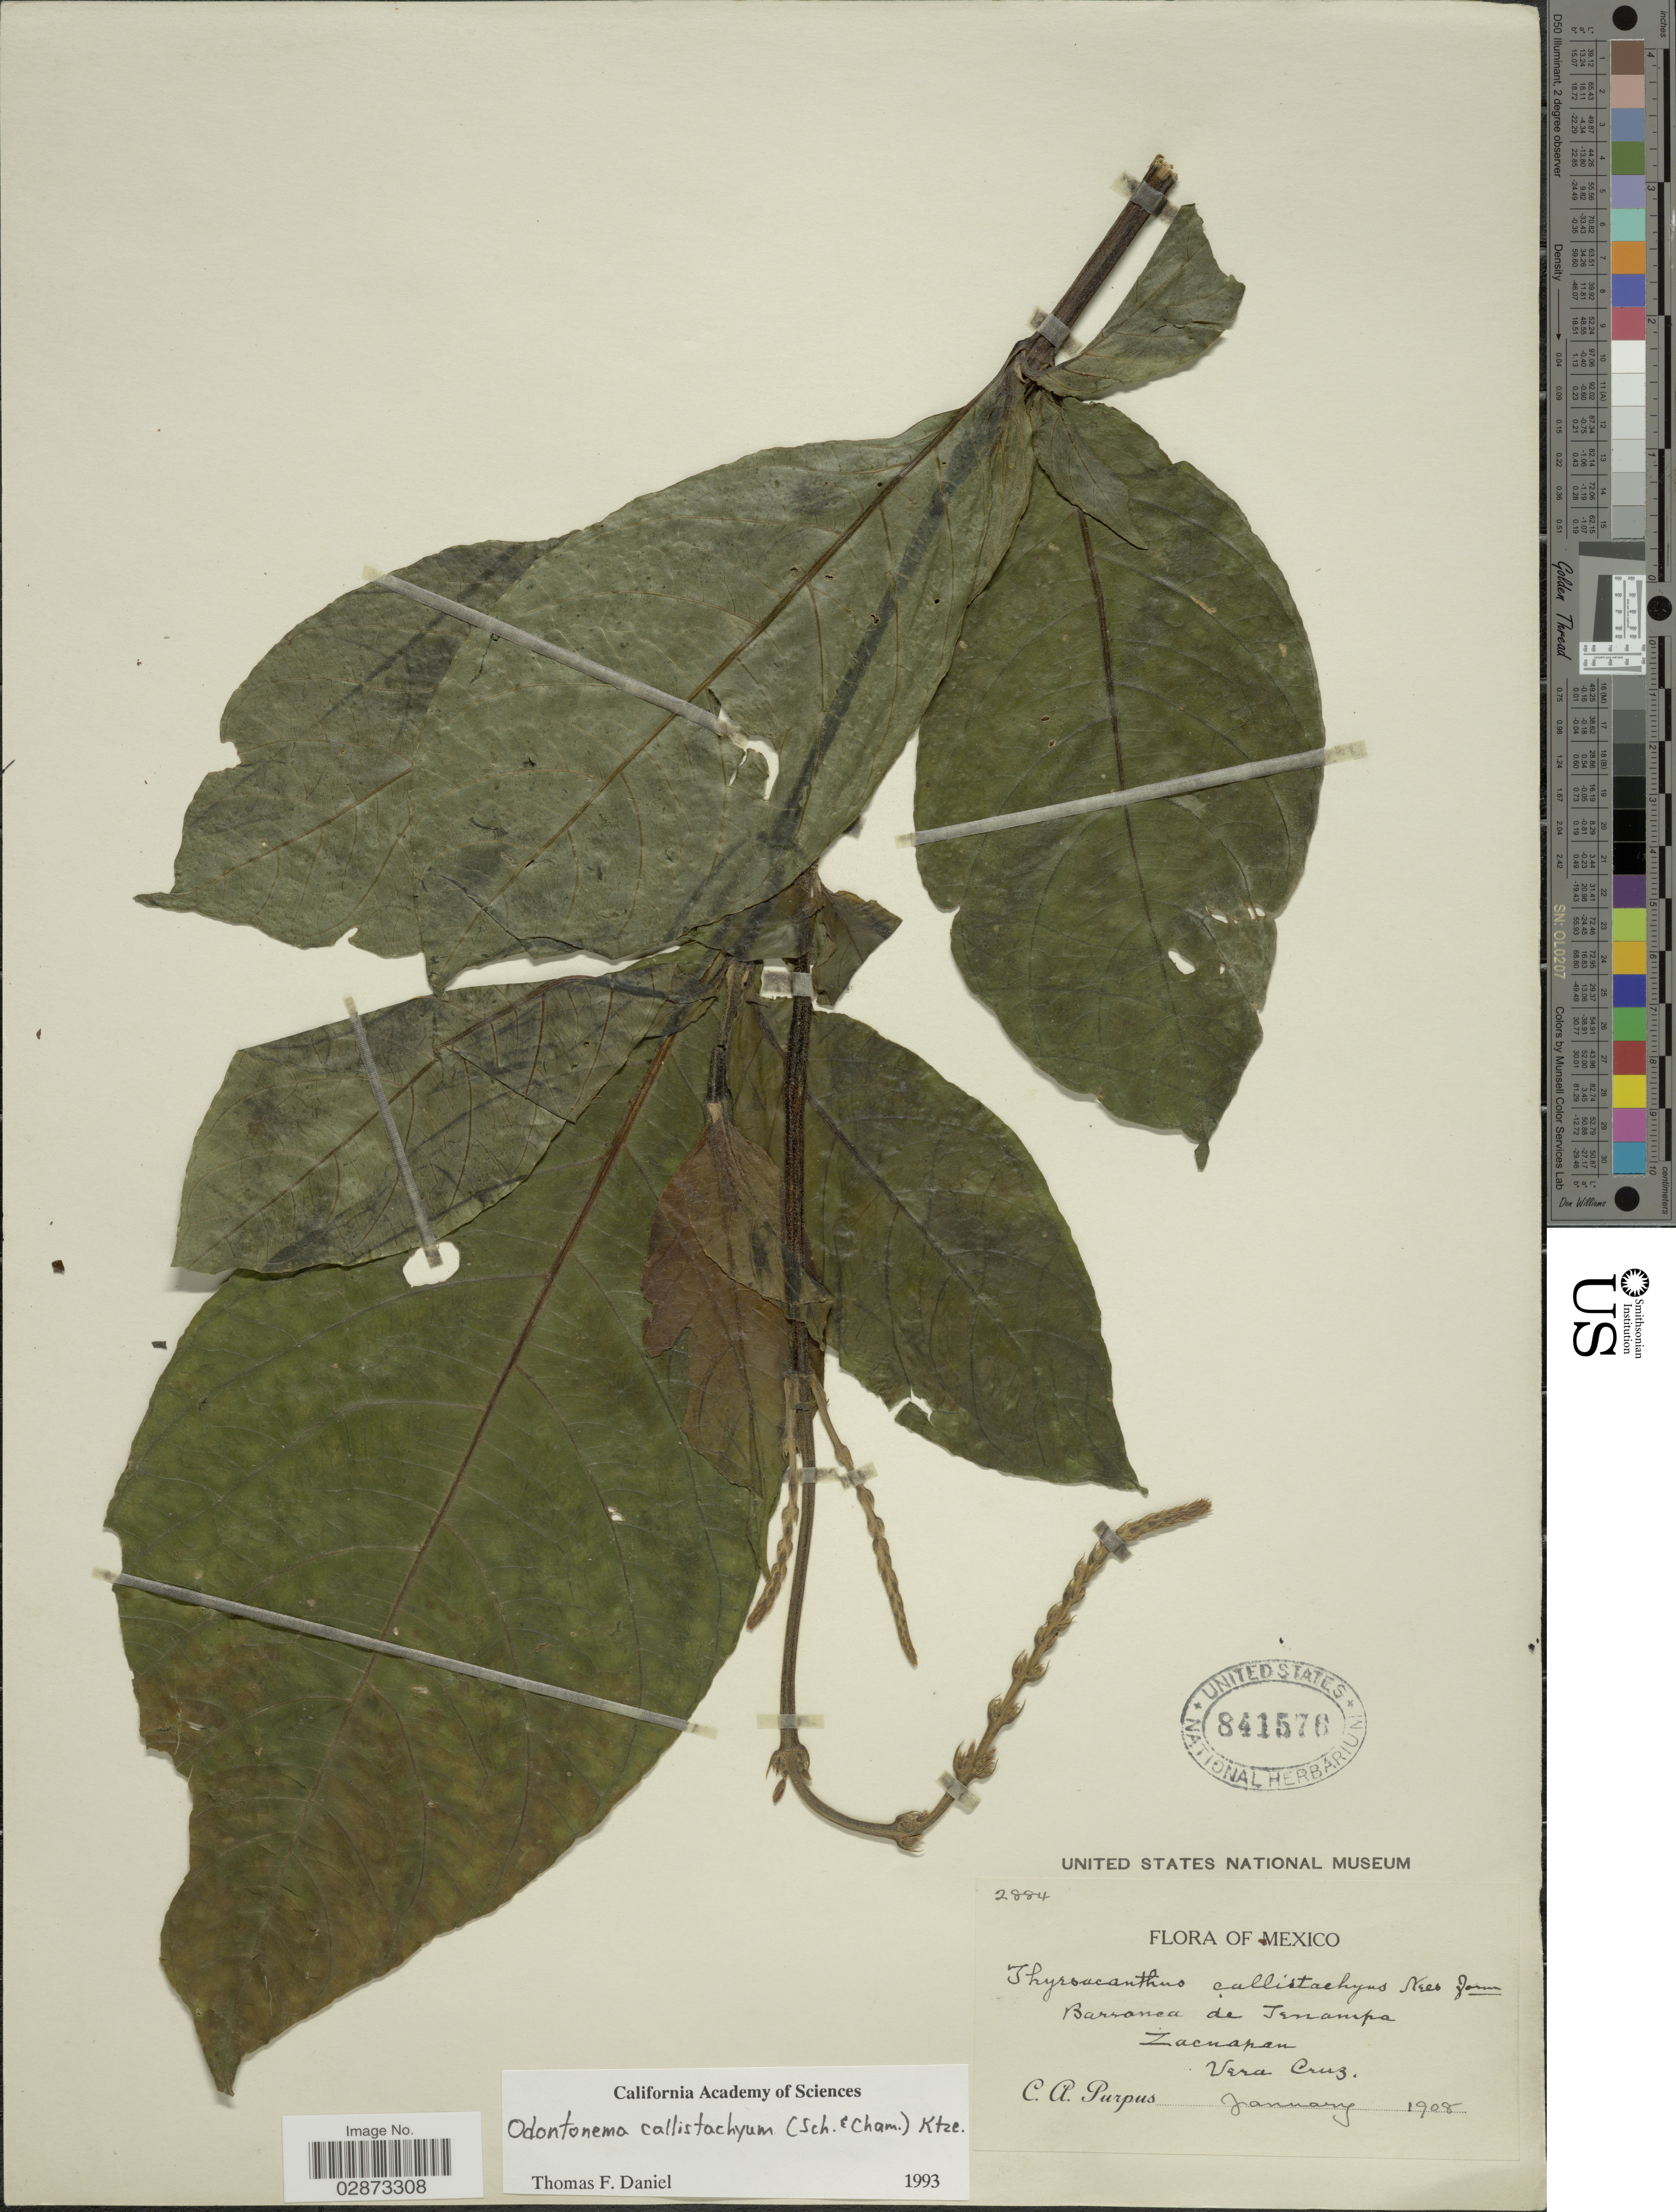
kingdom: Plantae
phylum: Tracheophyta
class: Magnoliopsida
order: Lamiales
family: Acanthaceae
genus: Odontonema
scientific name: Odontonema callistachyum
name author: (Schltdl. & Cham.) Kuntze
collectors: C. A. Purpus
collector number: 2884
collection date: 1908-01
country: Mexico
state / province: Veracruz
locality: Barranca de Tenampa. Zacuapan. Vera Cruz.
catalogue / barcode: US 841576